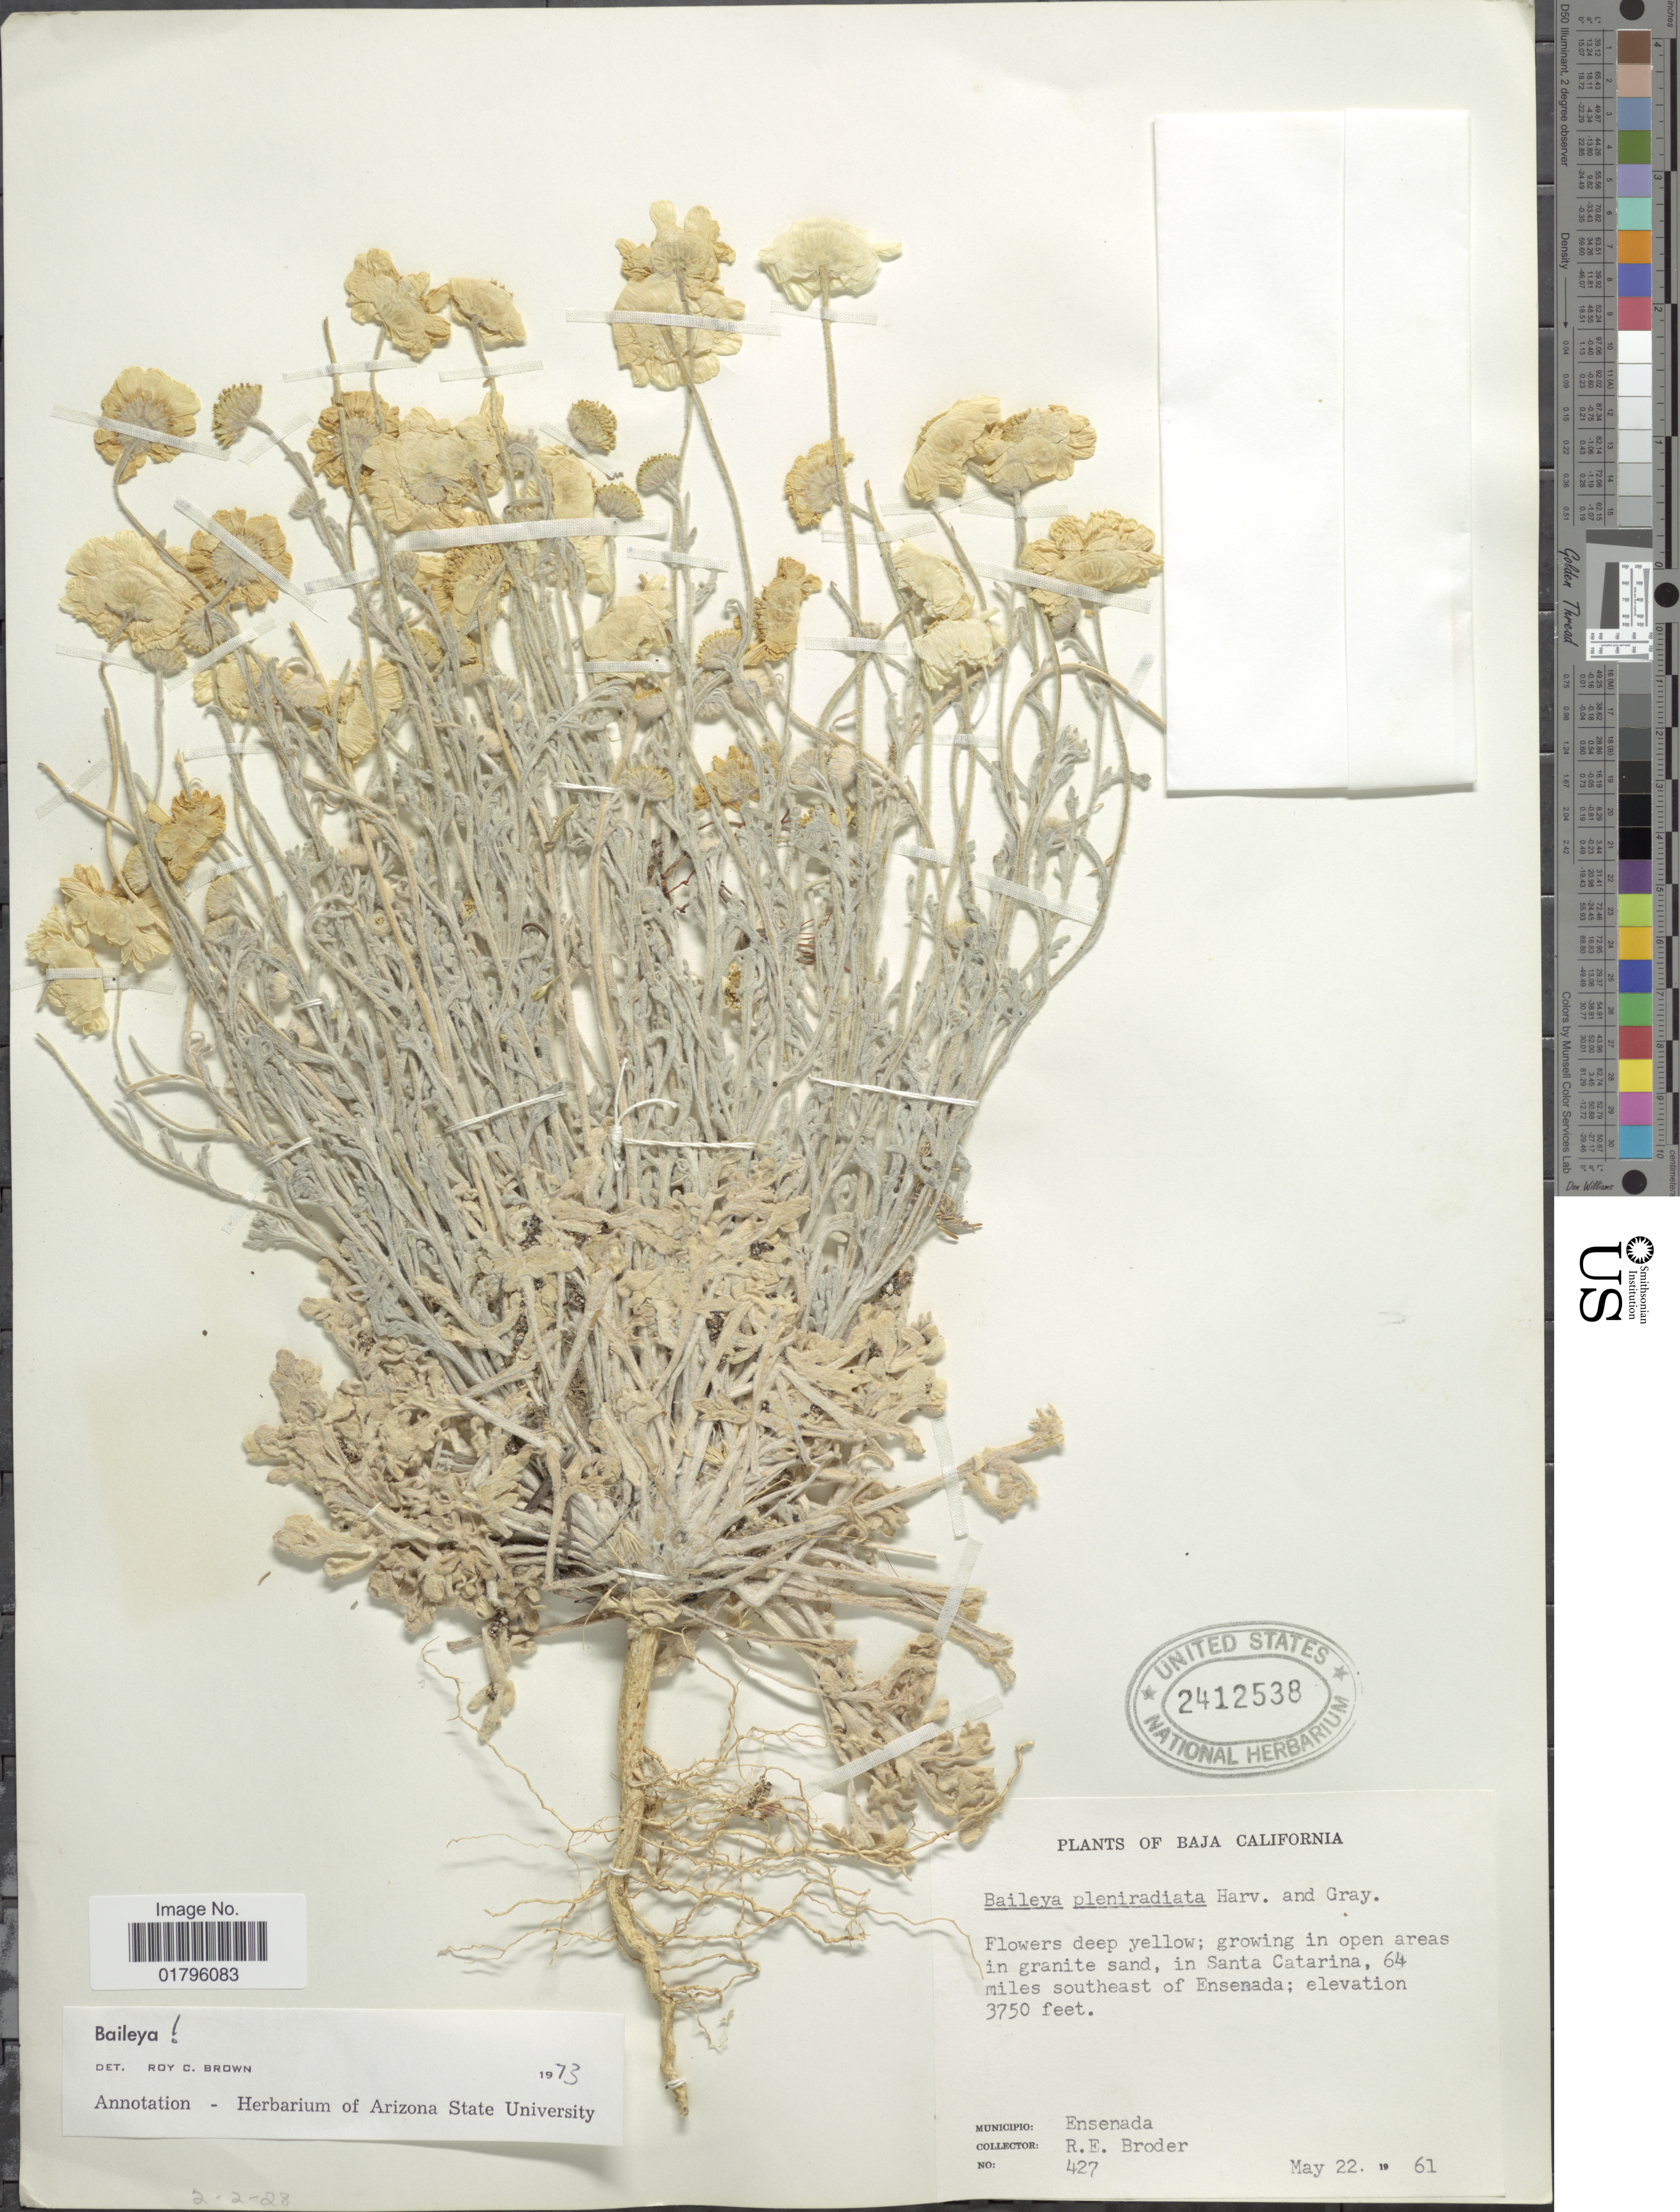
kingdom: Plantae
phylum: Tracheophyta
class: Magnoliopsida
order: Asterales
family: Asteraceae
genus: Baileya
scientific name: Baileya pleniradiata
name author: Harv. & A. Gray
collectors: R. Broder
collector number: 427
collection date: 1961-05-22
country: Mexico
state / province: Baja California Norte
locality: Santa Catarina, 64 miles southeast of Ensenada. Municipio: Ensenada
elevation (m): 1143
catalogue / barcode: US 2412538